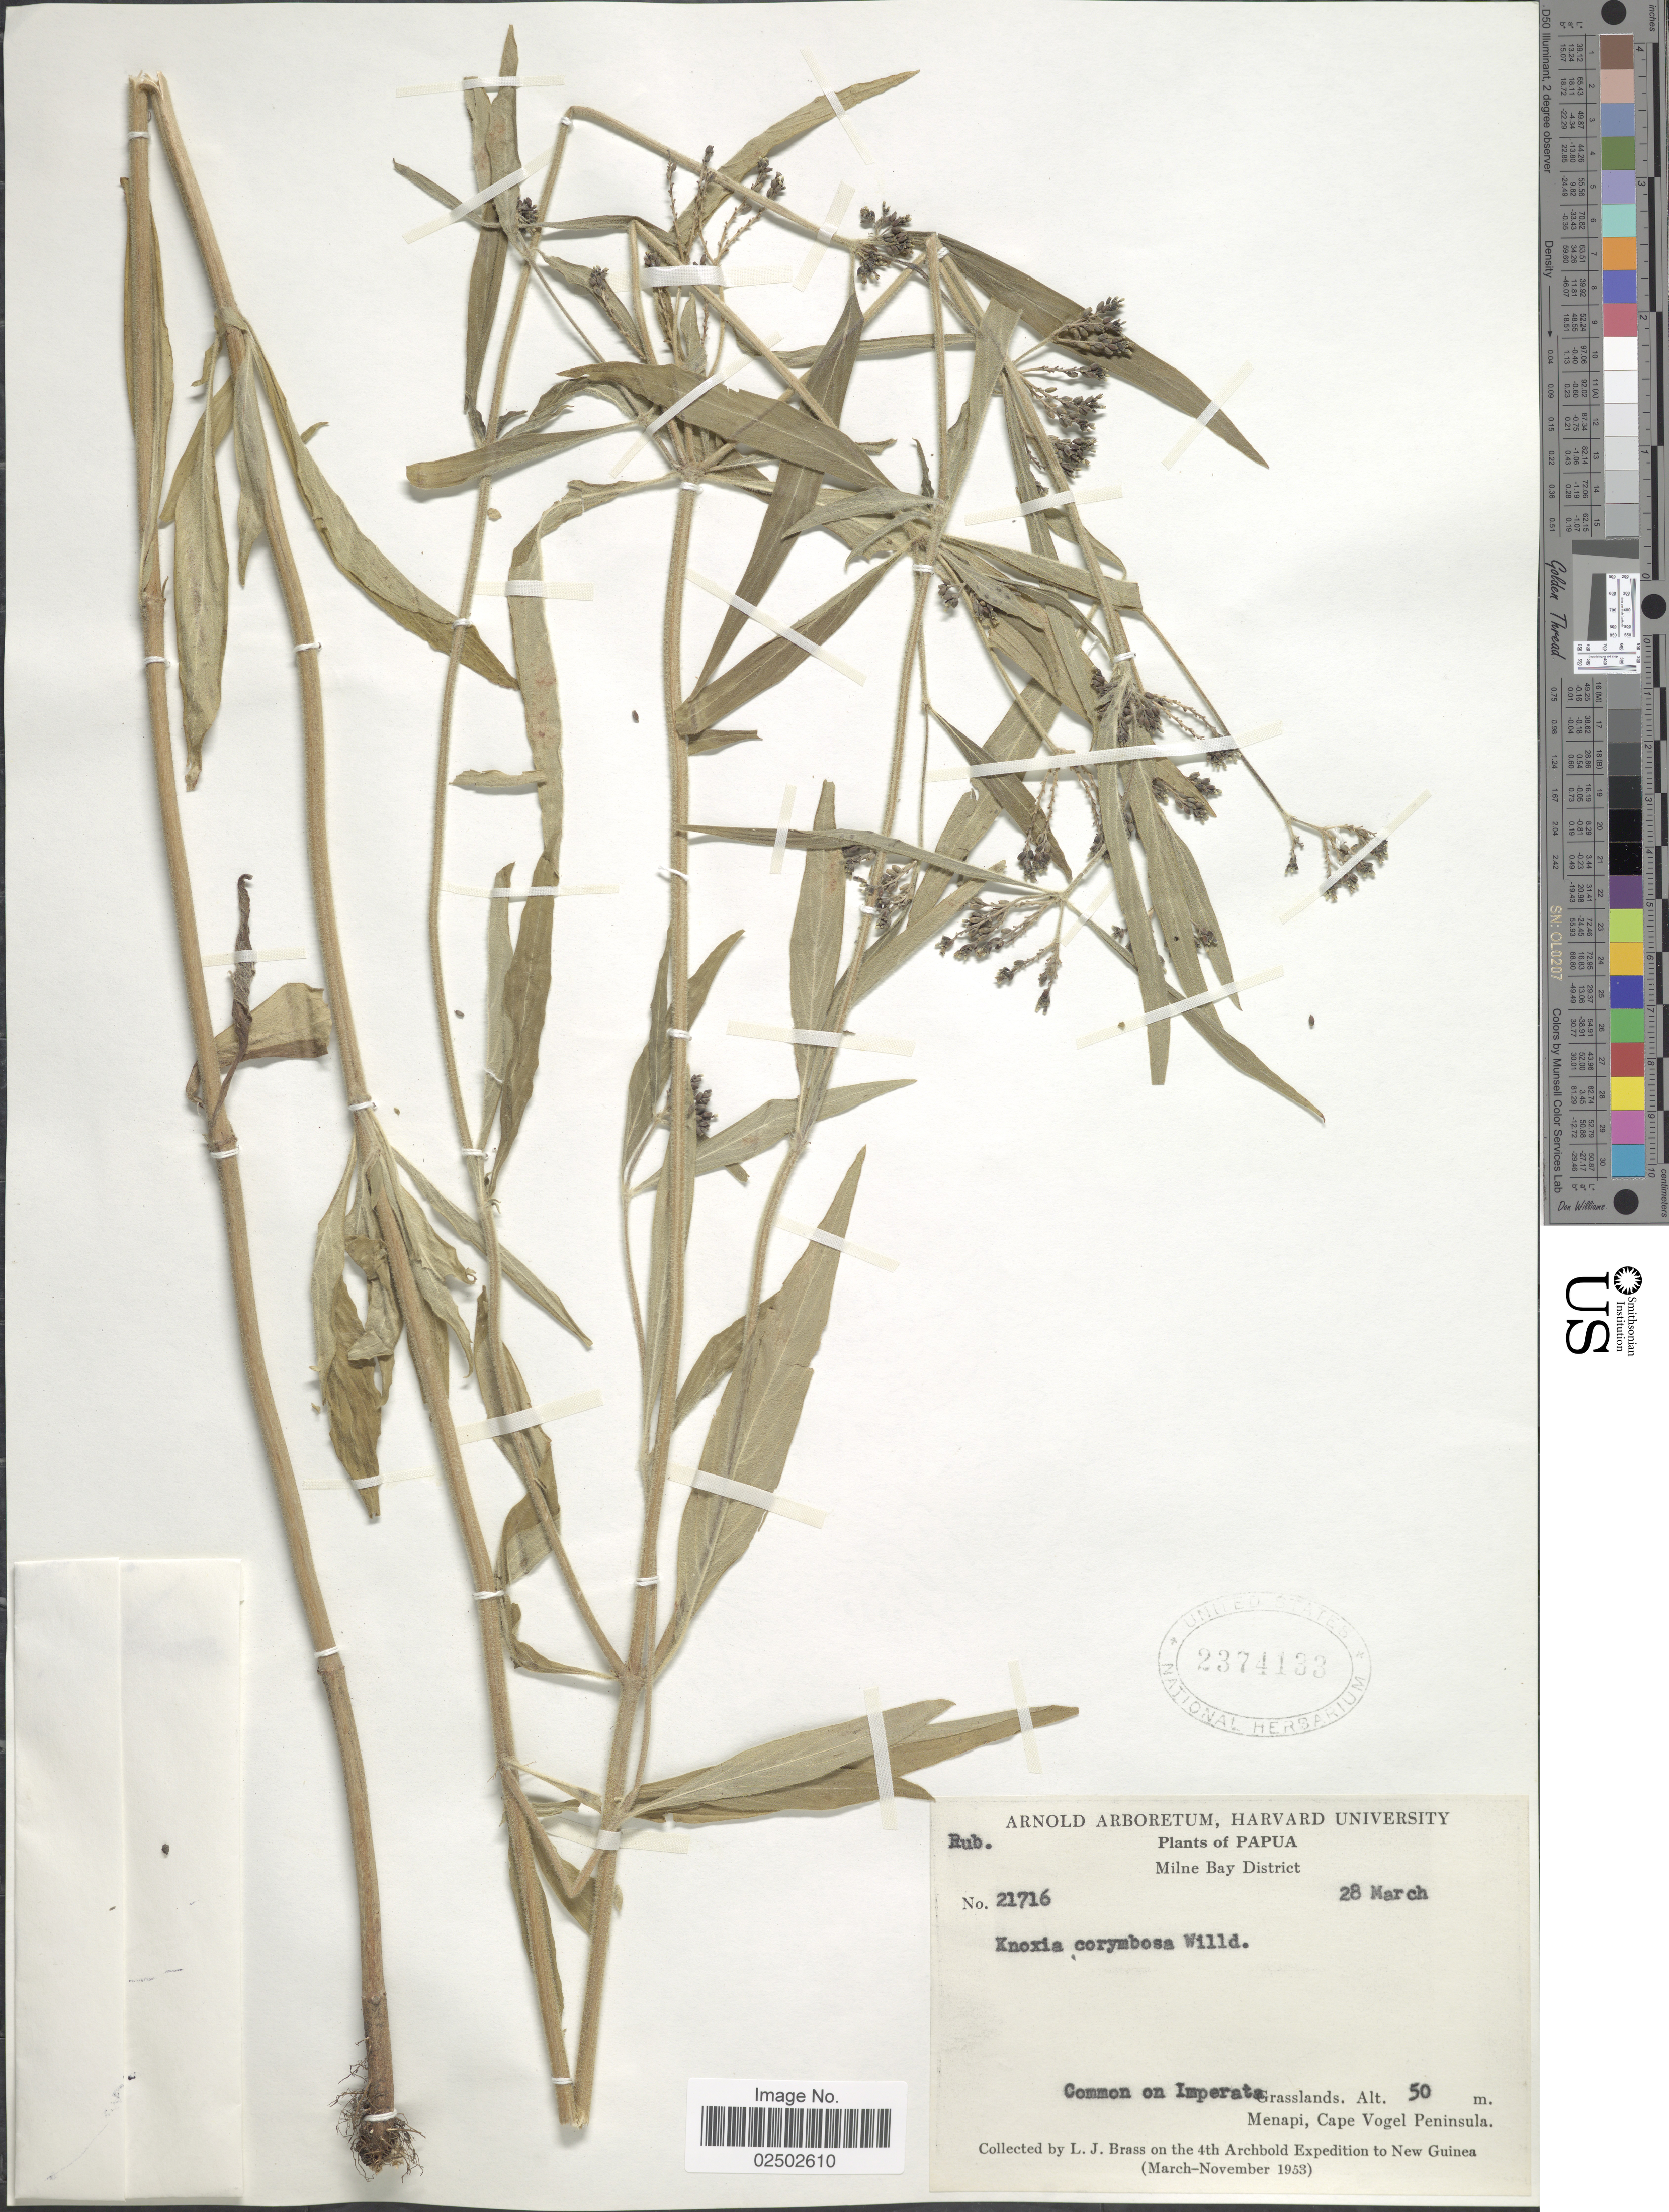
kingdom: Plantae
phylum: Tracheophyta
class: Magnoliopsida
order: Gentianales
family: Rubiaceae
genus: Knoxia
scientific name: Knoxia corymbosa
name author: Willd.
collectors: L. J. Brass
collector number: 21716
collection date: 1953-03-28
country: Papua New Guinea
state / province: Milne Bay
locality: Common on Imperate Grasslands, Menapi, Cape Vogel Peninsula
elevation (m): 50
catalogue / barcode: US 2374133